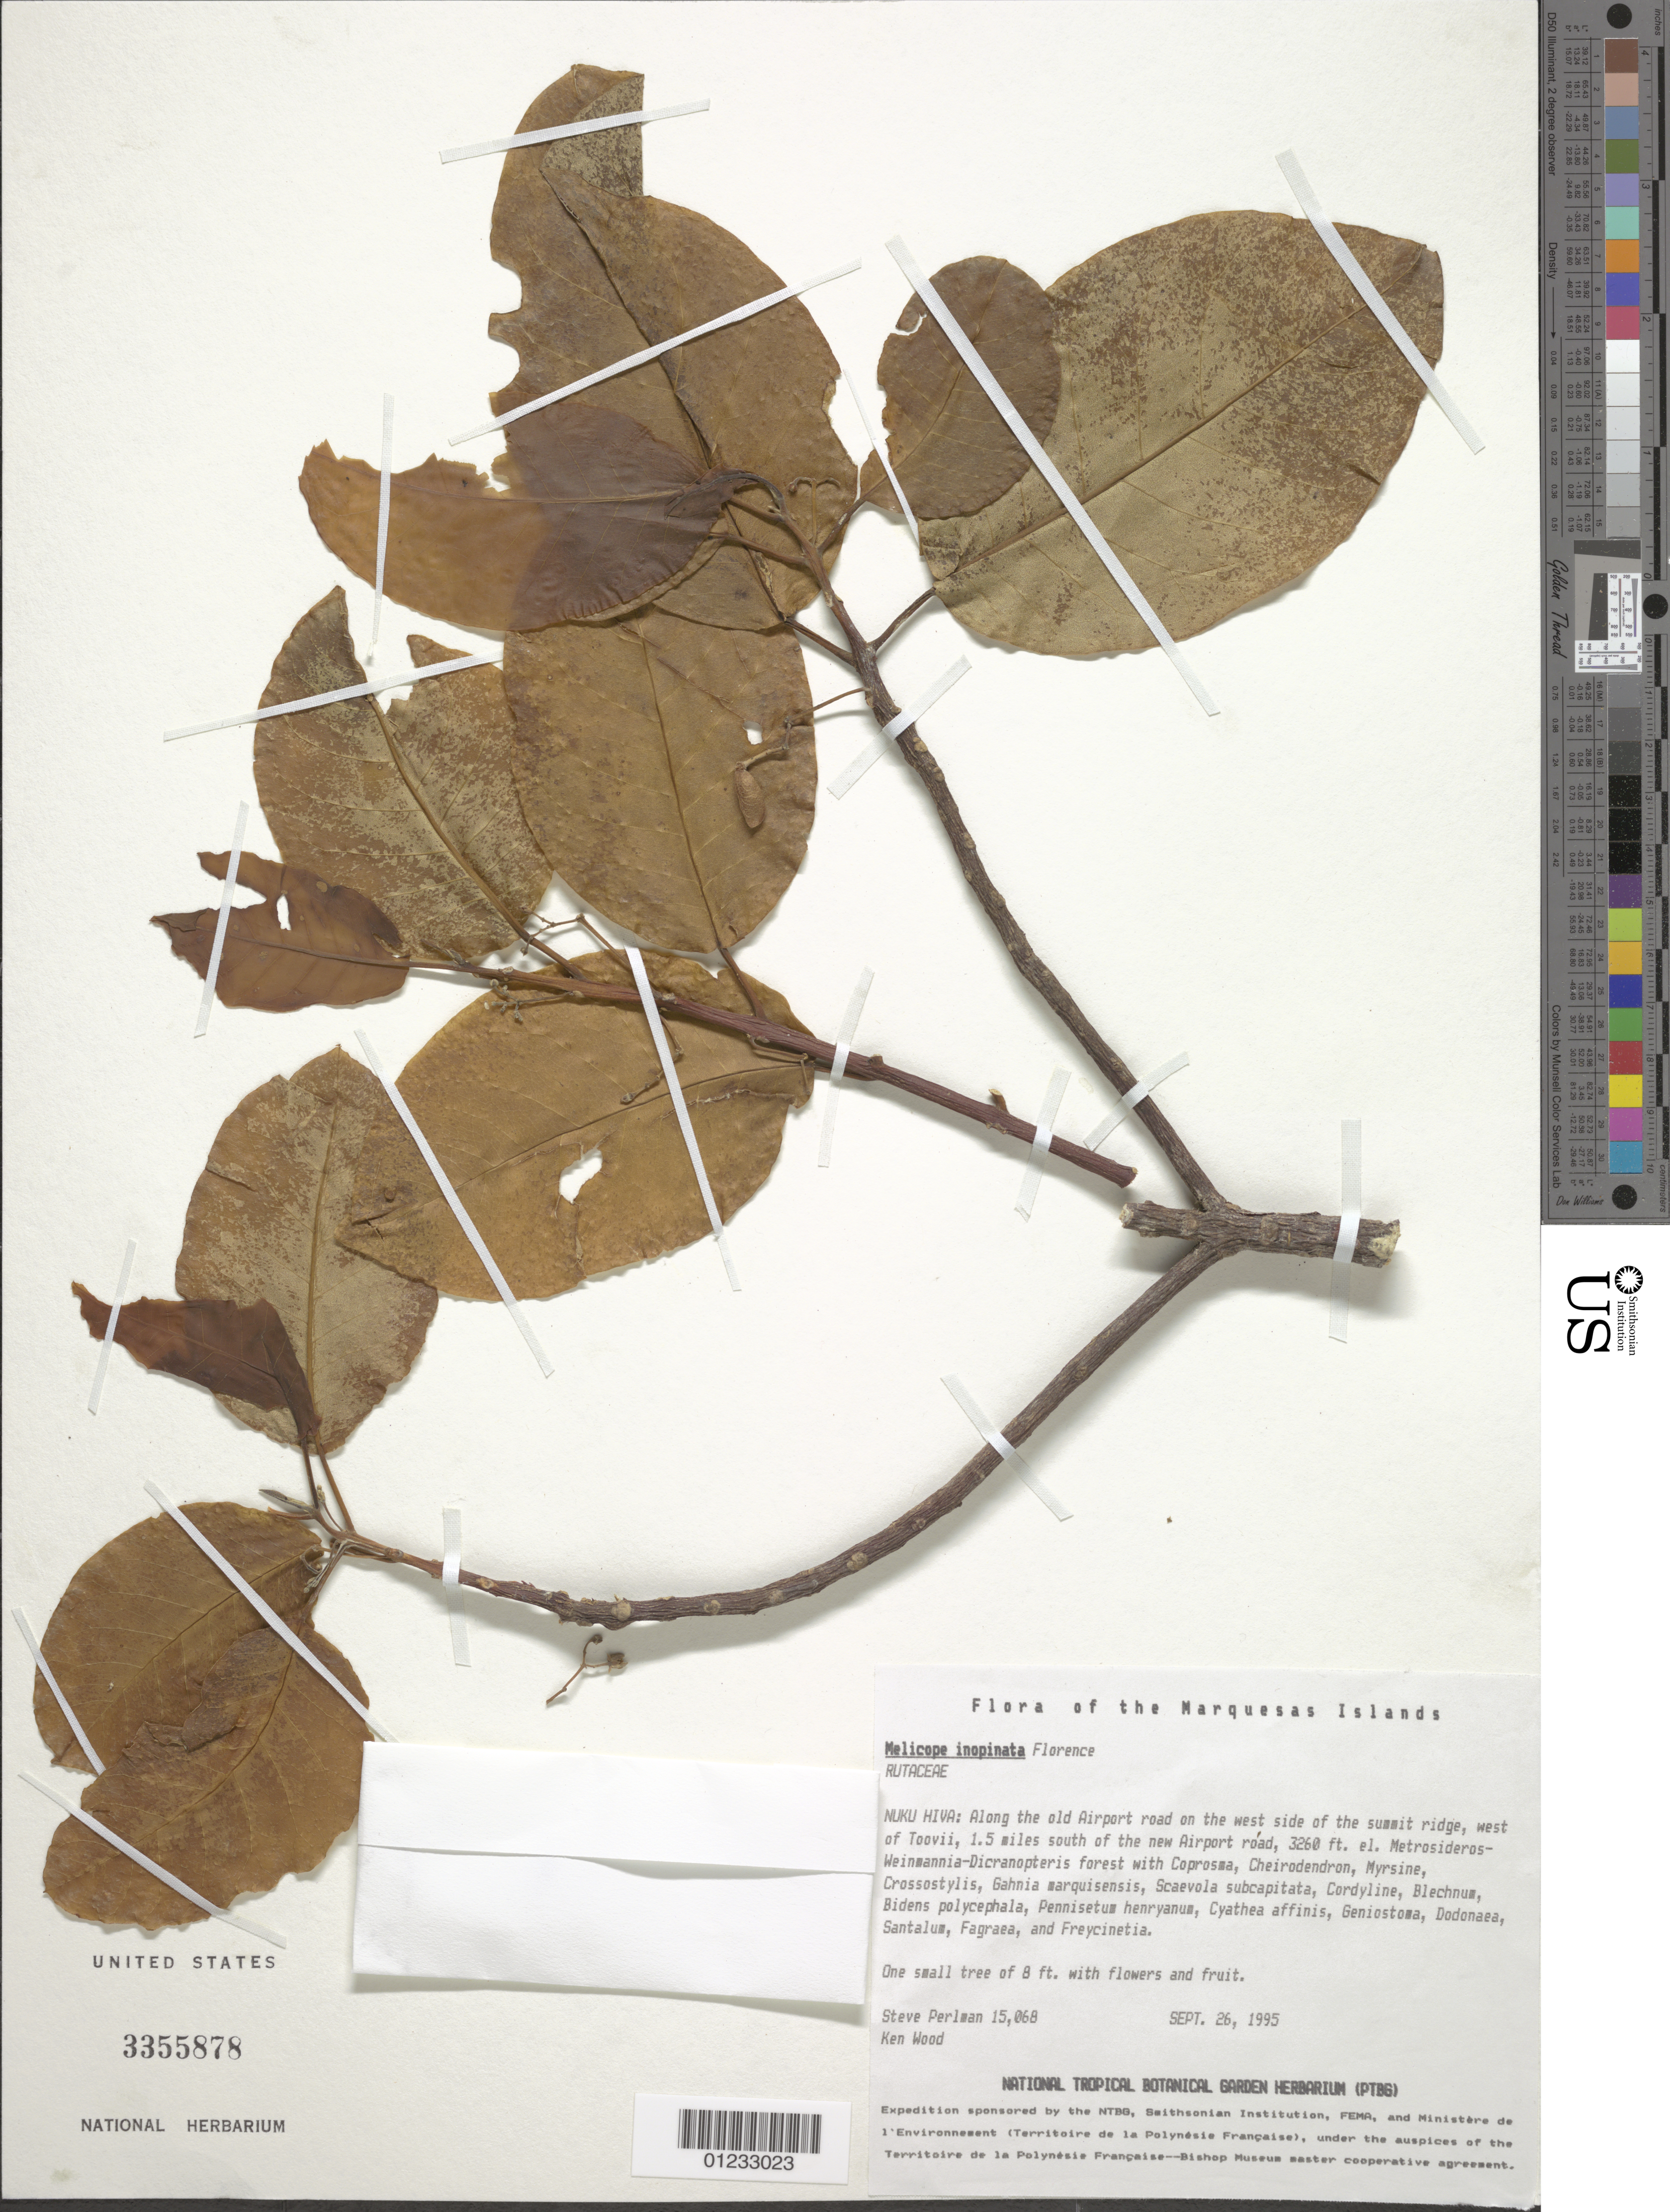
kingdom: Plantae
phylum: Tracheophyta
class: Magnoliopsida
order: Sapindales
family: Rutaceae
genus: Melicope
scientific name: Melicope inopinata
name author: J. Florence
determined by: Hartley, T. G.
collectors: S. P. Perlman & K. R. Wood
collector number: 15068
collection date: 1995-09-26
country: French Polynesia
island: Nuku Hiva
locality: Along old airport road on W side of summit ridge, W of Toovii, 1.5 miles S of New Airport road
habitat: In Metrosideros - Weinmannia - Dicranopteris forest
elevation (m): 994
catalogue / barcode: US 3355878